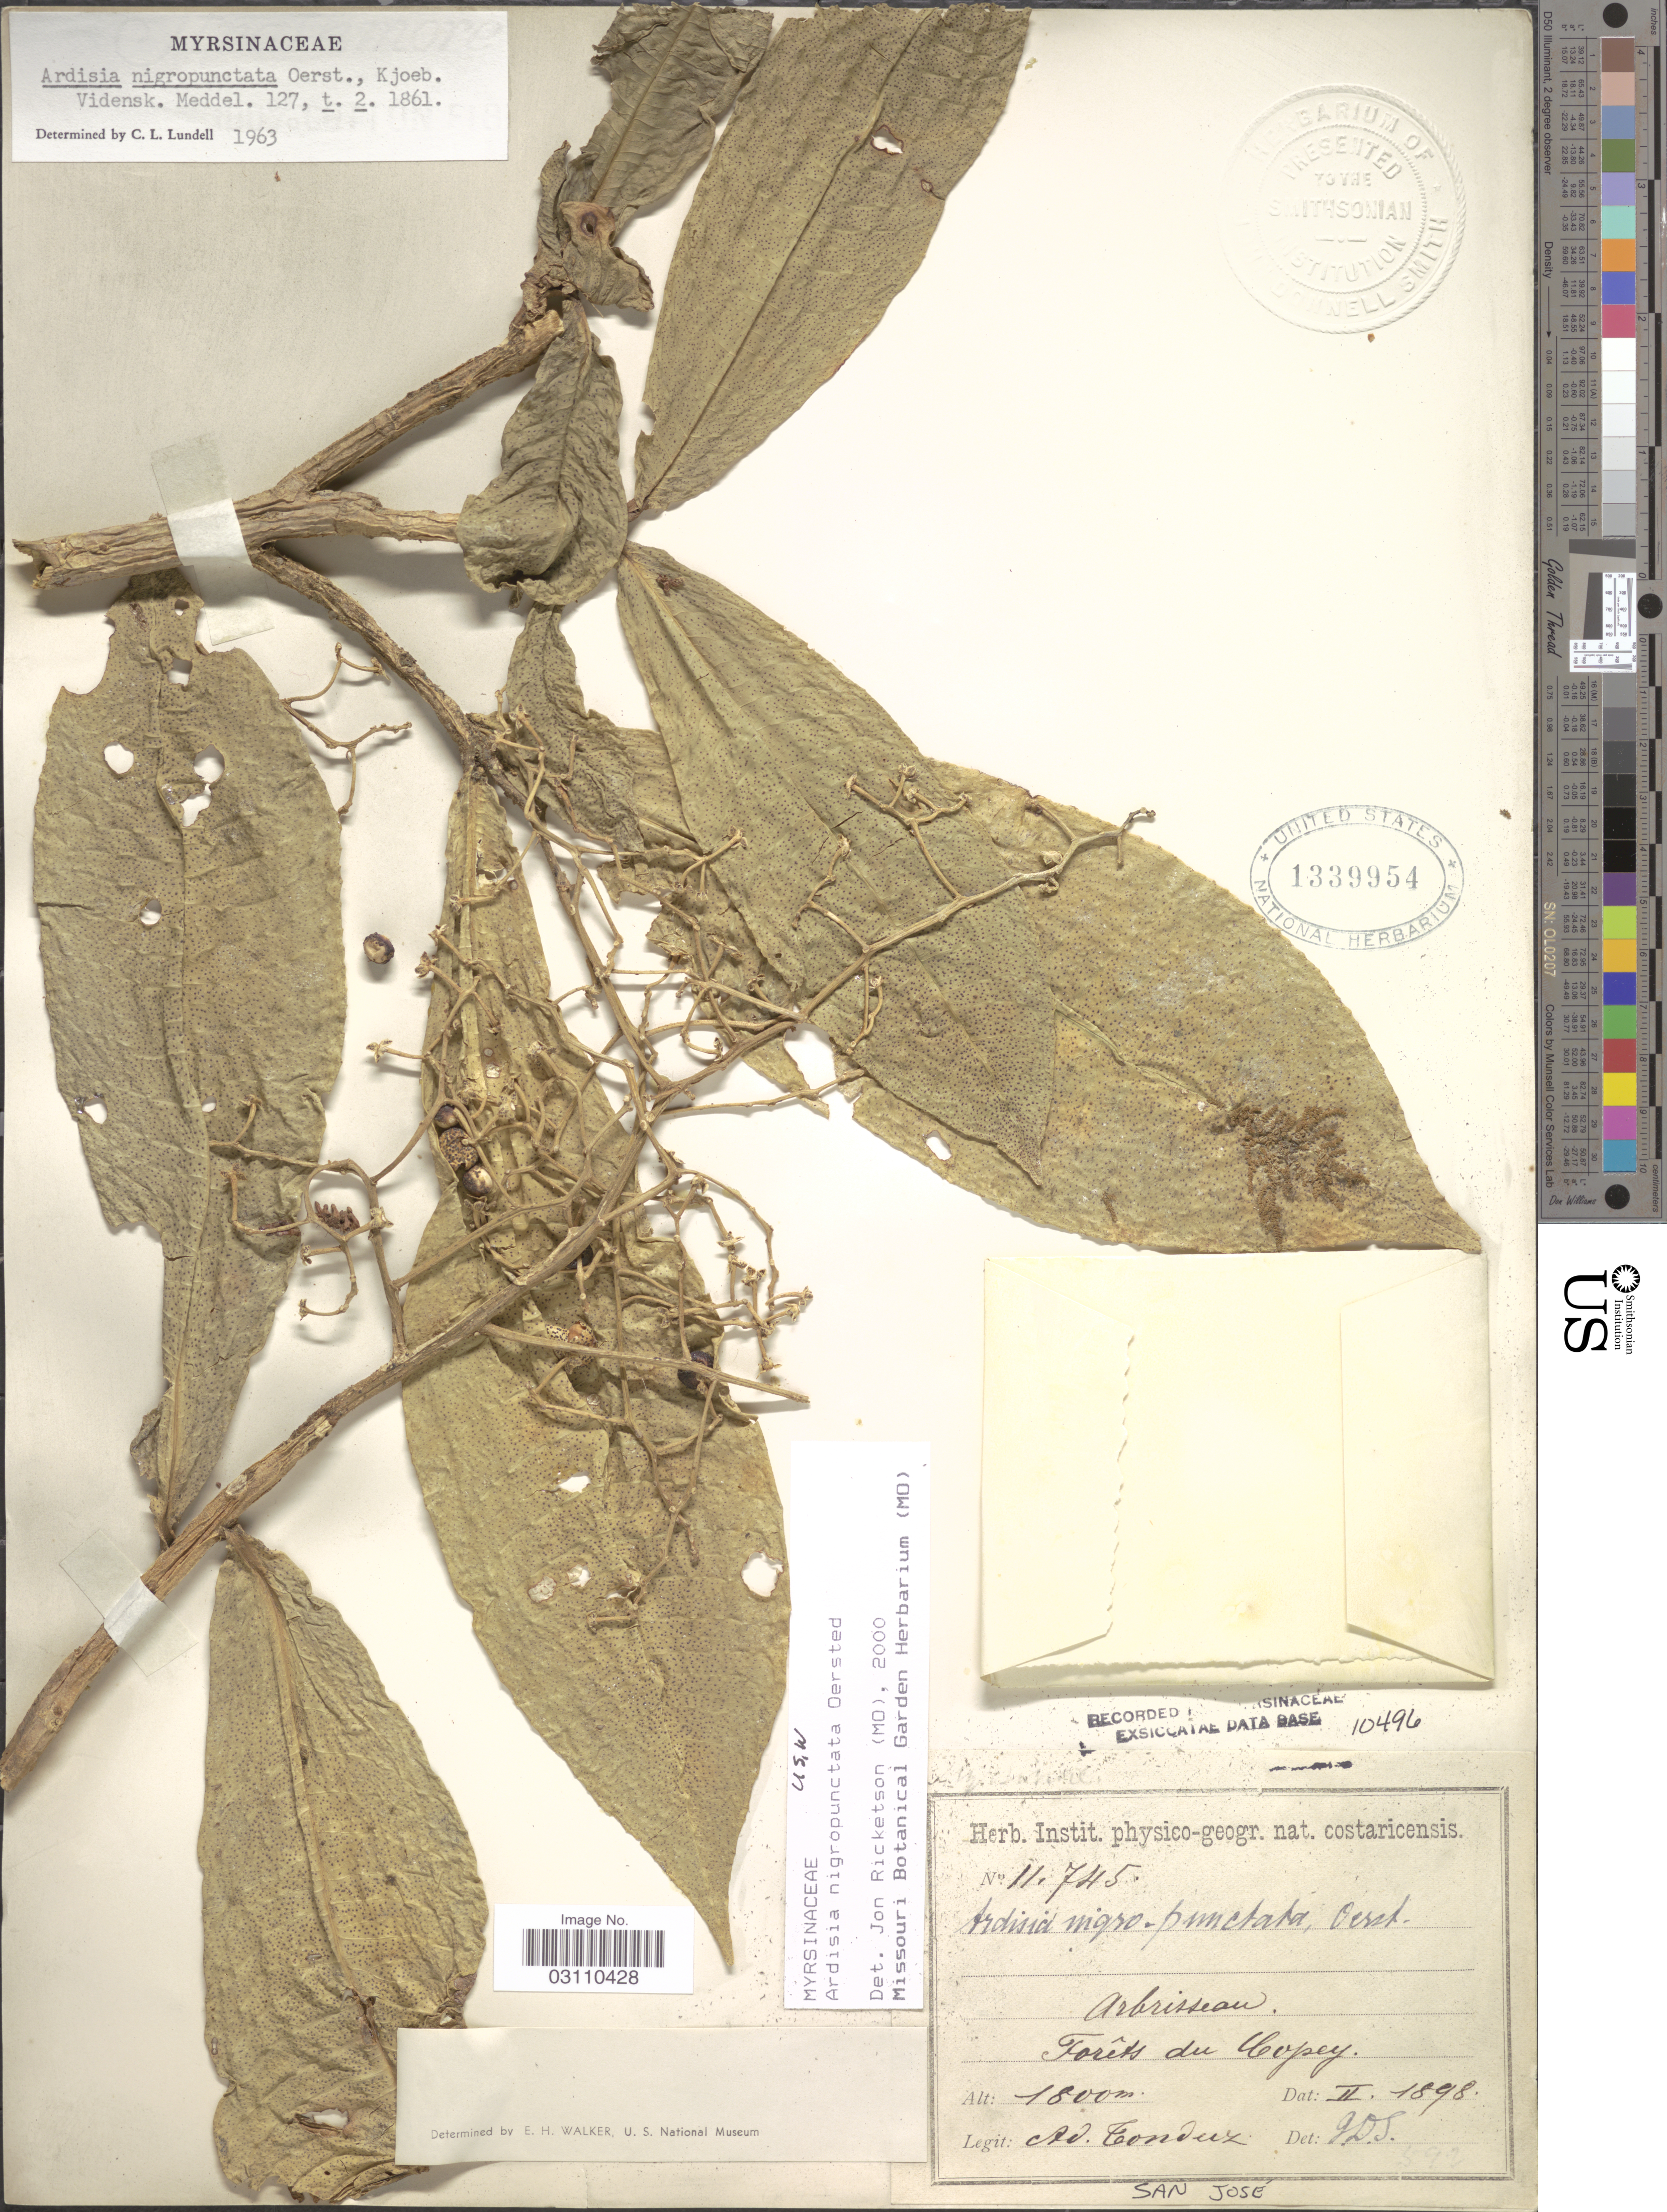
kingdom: Plantae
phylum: Tracheophyta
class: Magnoliopsida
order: Ericales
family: Primulaceae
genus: Ardisia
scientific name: Ardisia nigropunctata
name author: Oerst.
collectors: A. Tonduz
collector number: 11745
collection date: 1898-02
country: Costa Rica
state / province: San José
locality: Forêts du Copey.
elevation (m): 1800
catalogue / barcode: US 1339954